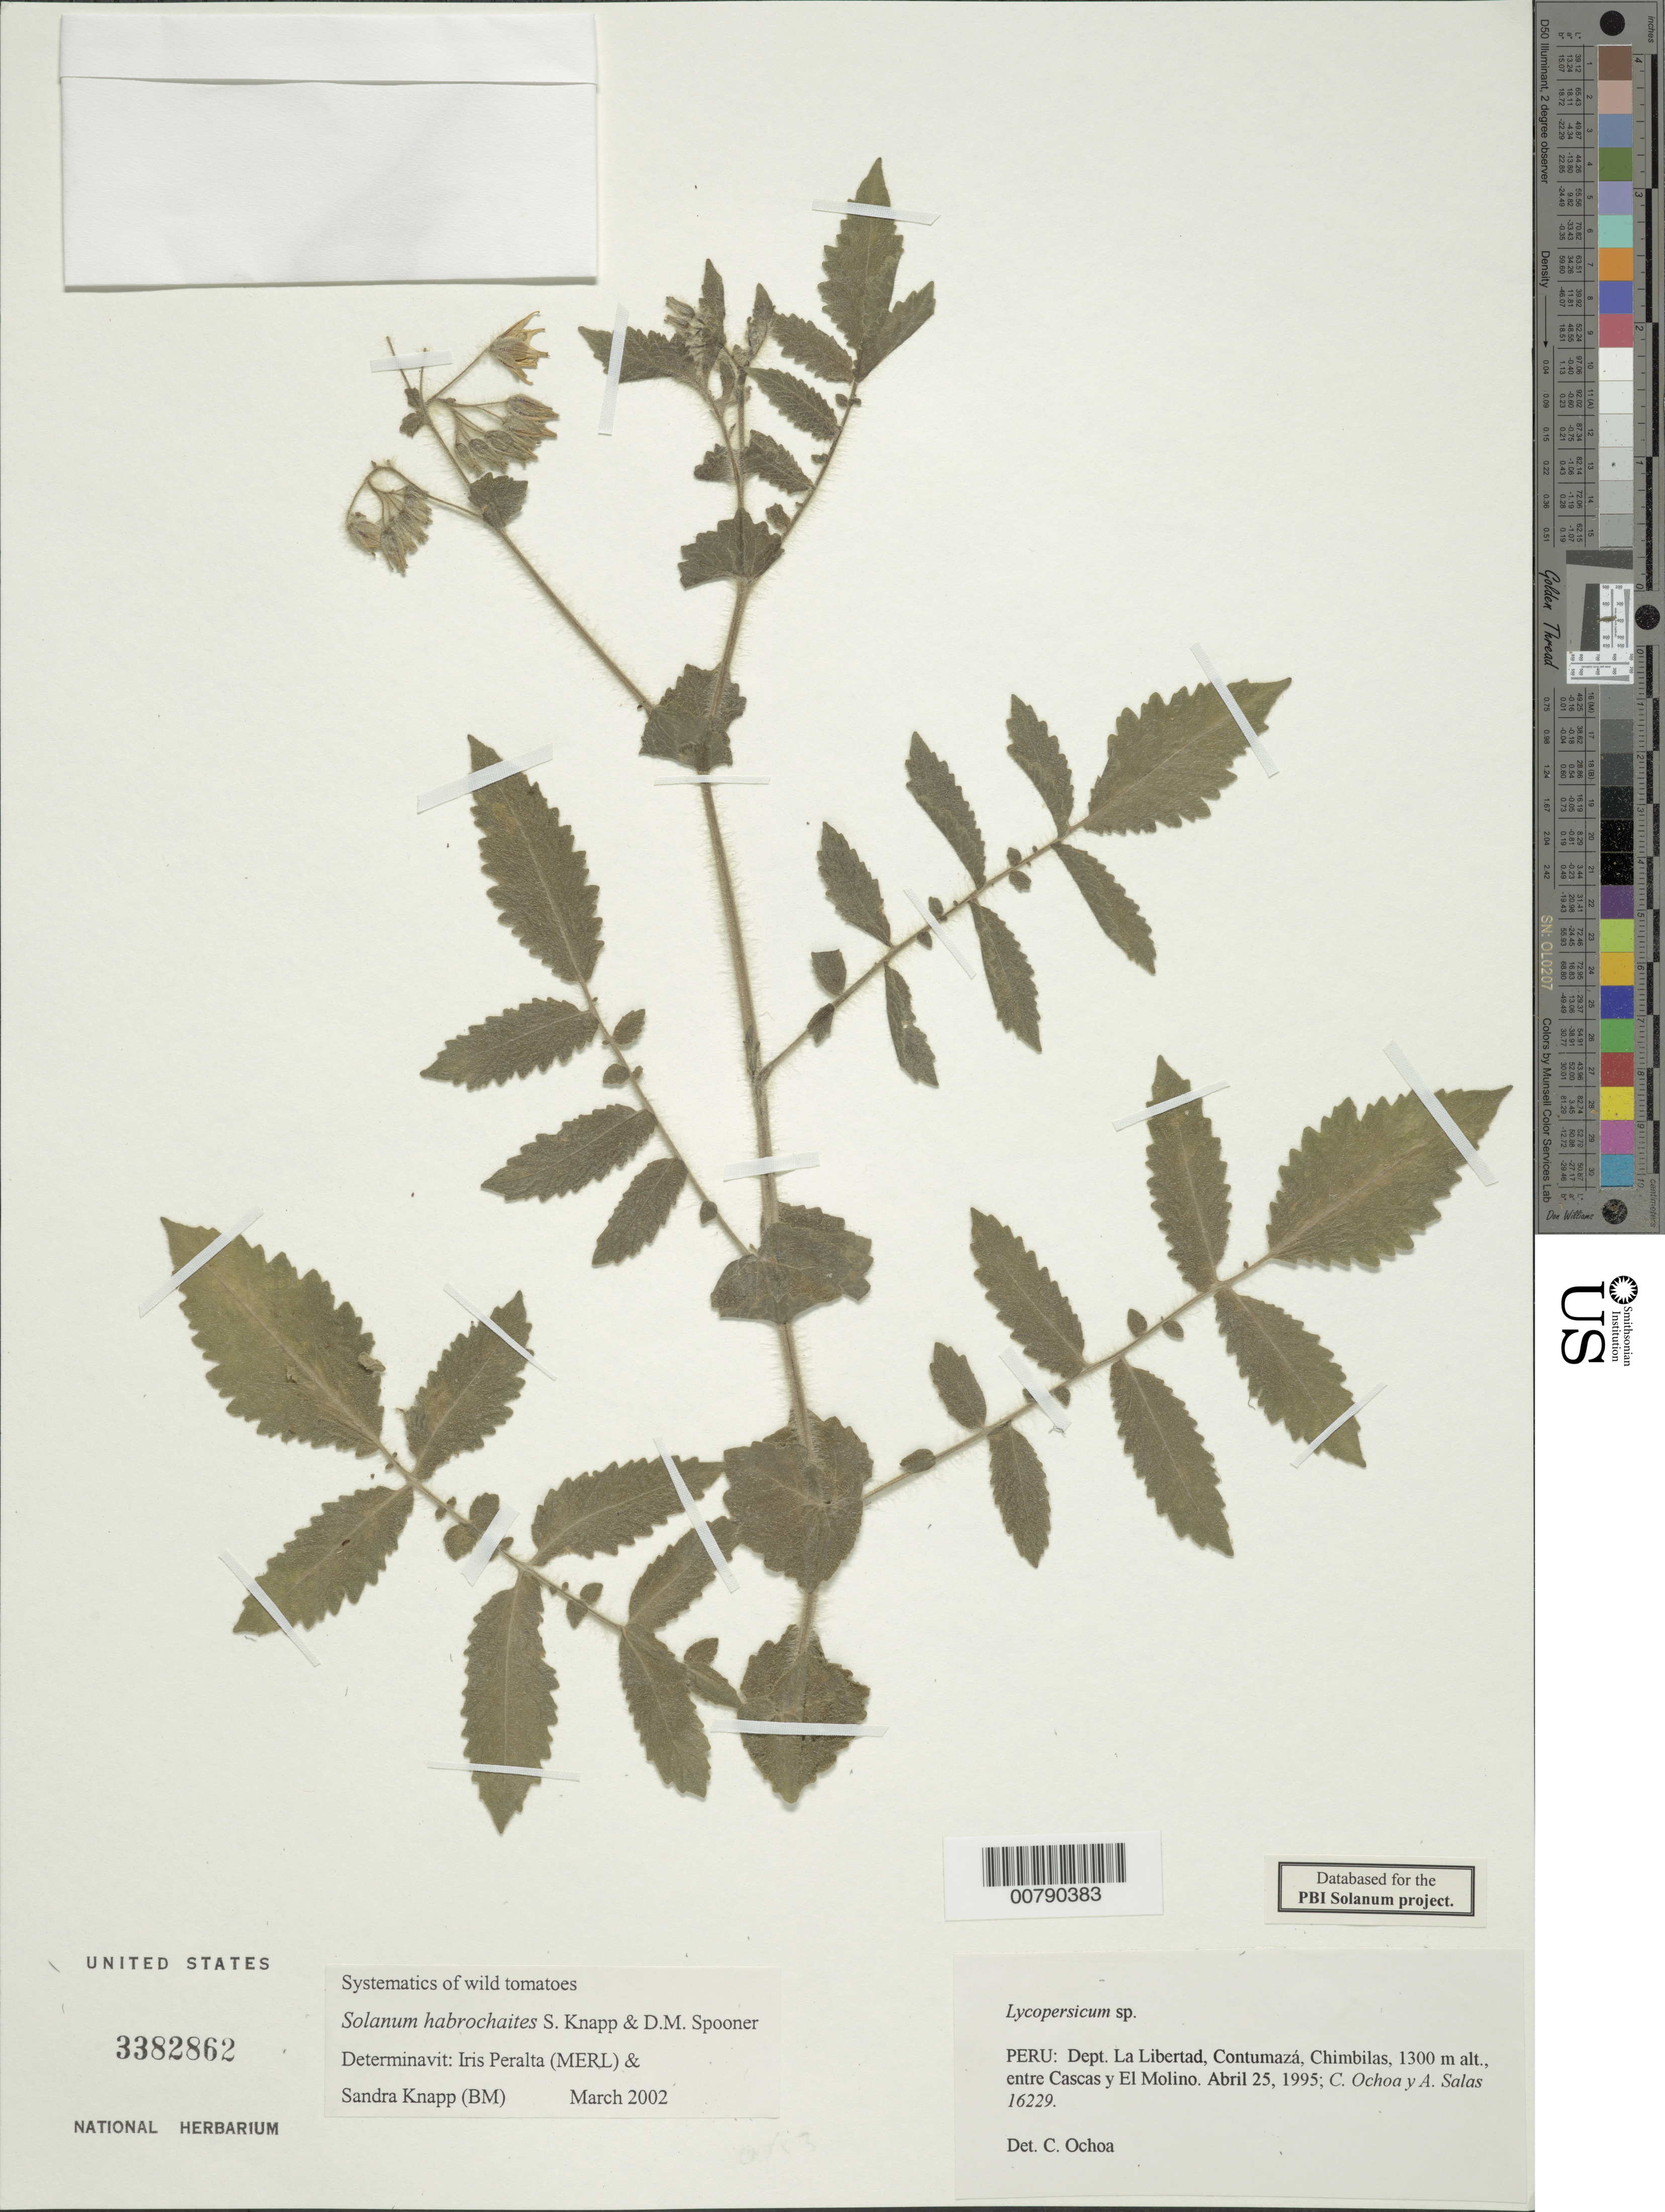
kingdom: Plantae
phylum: Tracheophyta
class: Magnoliopsida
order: Solanales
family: Solanaceae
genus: Solanum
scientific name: Solanum lycopersicum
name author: L.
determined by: Peralta, Iris E.; Knapp, S. D.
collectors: C. M. Ochoa & A. Salas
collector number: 16243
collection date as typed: Apr 1995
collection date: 1995-04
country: Peru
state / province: Cajamarca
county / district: Jaén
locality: Siengos, en ruta Tamborapa-Puerto Tabaconas, cerca a la margen derecha del Rio Tabaconas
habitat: h: suelo pedregoso;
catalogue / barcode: US 3382863